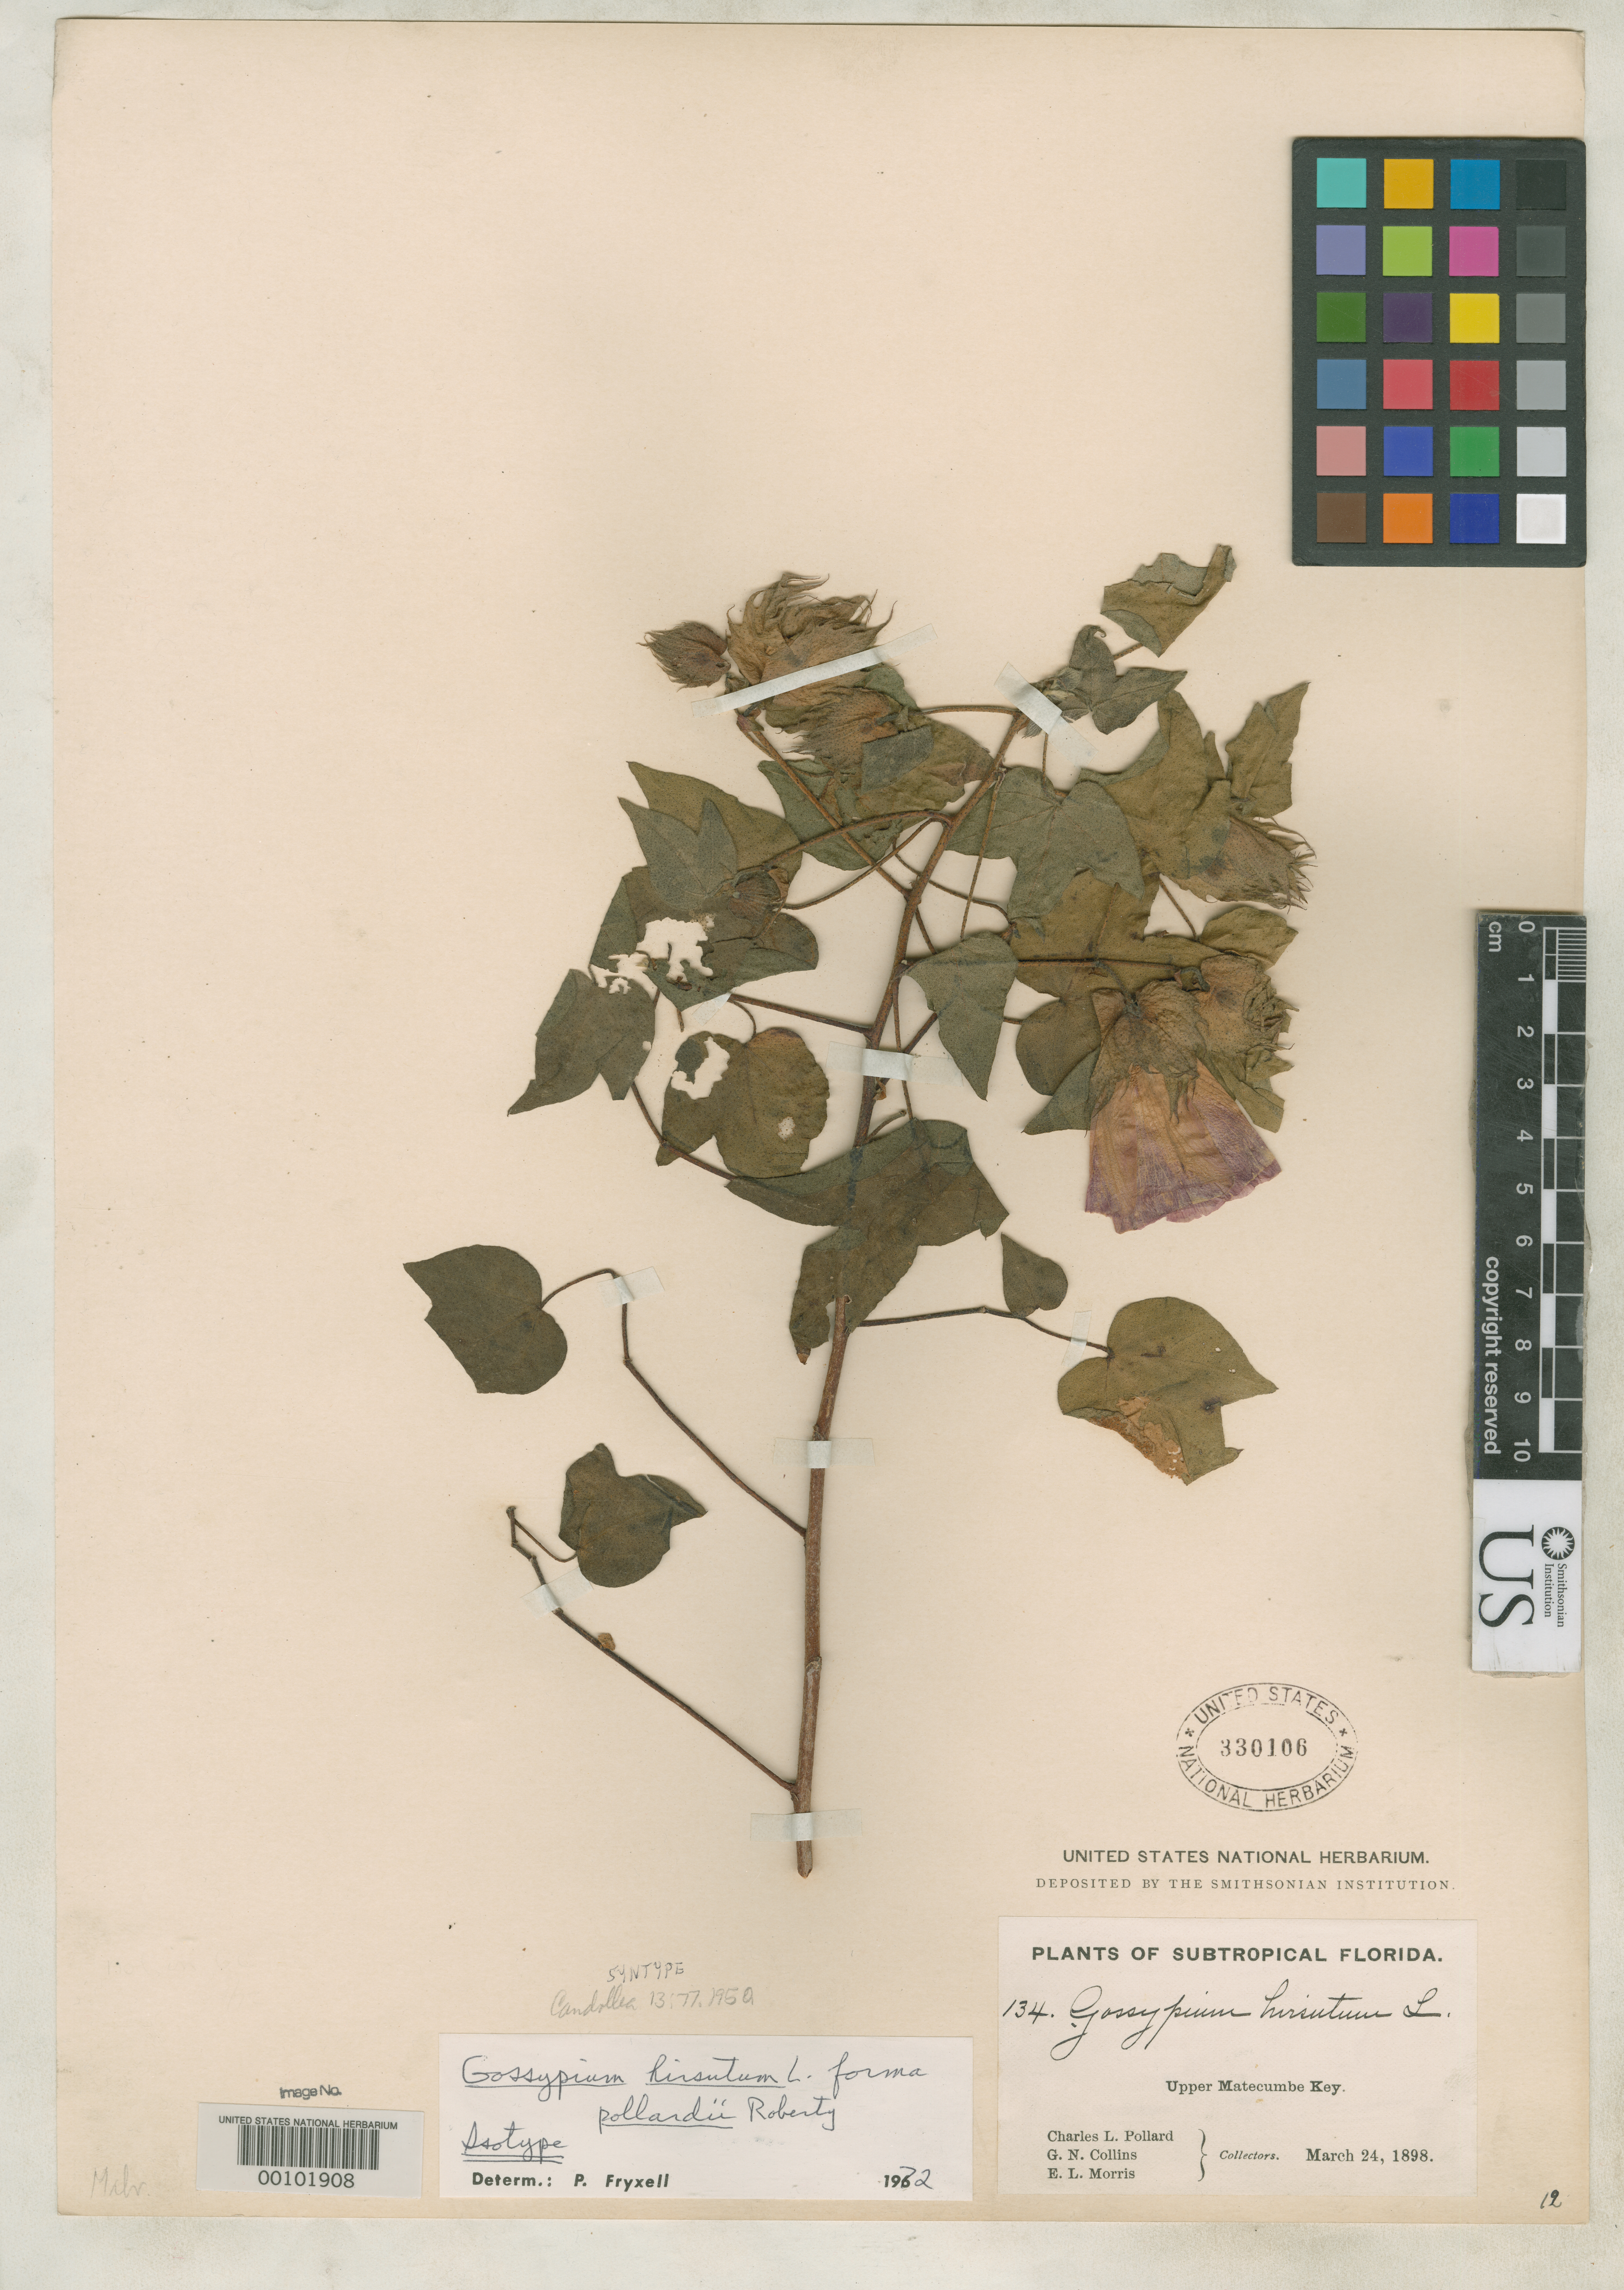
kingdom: Plantae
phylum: Tracheophyta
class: Magnoliopsida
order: Malvales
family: Malvaceae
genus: Gossypium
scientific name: Gossypium hirsutum f. pollardii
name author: Roberty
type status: Syntype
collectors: C. L. Pollard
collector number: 134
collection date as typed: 24 Mar 1898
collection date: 1898-03-24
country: United States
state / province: Florida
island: Matecumbe Key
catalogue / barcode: US 330106